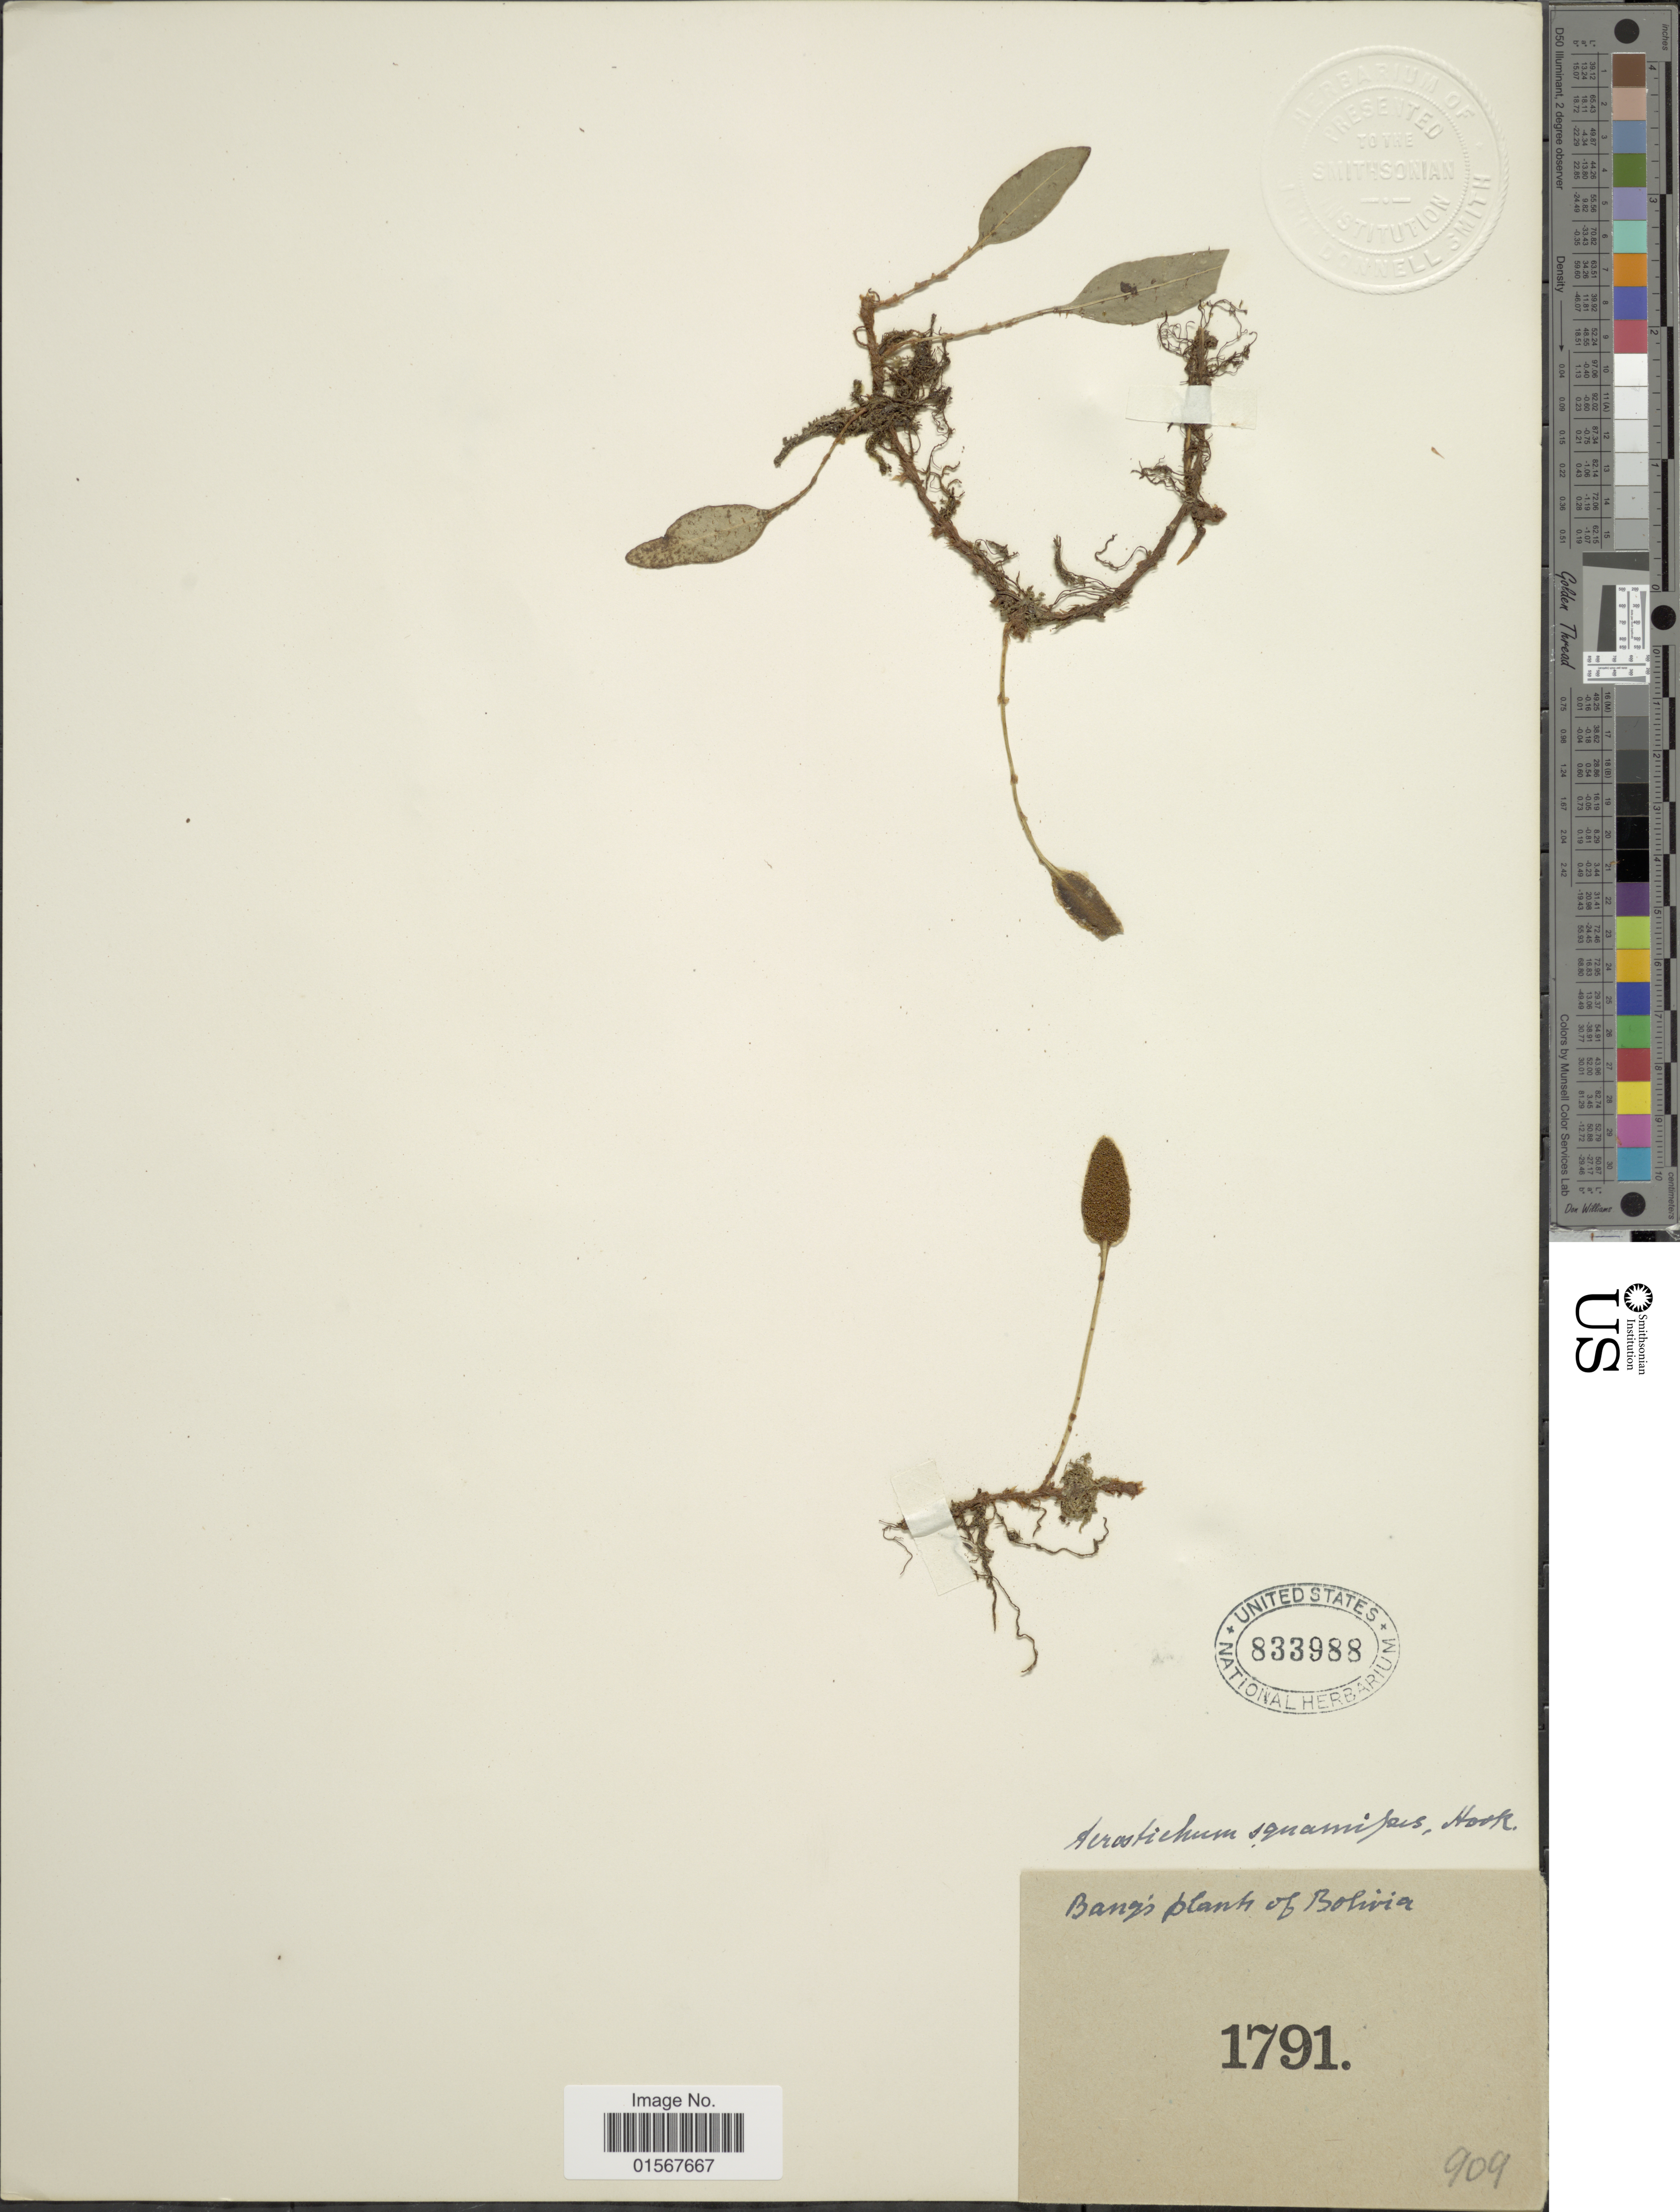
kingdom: Plantae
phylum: Tracheophyta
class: Polypodiopsida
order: Polypodiales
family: Dryopteridaceae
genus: Elaphoglossum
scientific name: Elaphoglossum squamipes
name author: (Hook.) T. Moore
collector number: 909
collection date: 1791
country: Bolivia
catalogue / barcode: US 833988